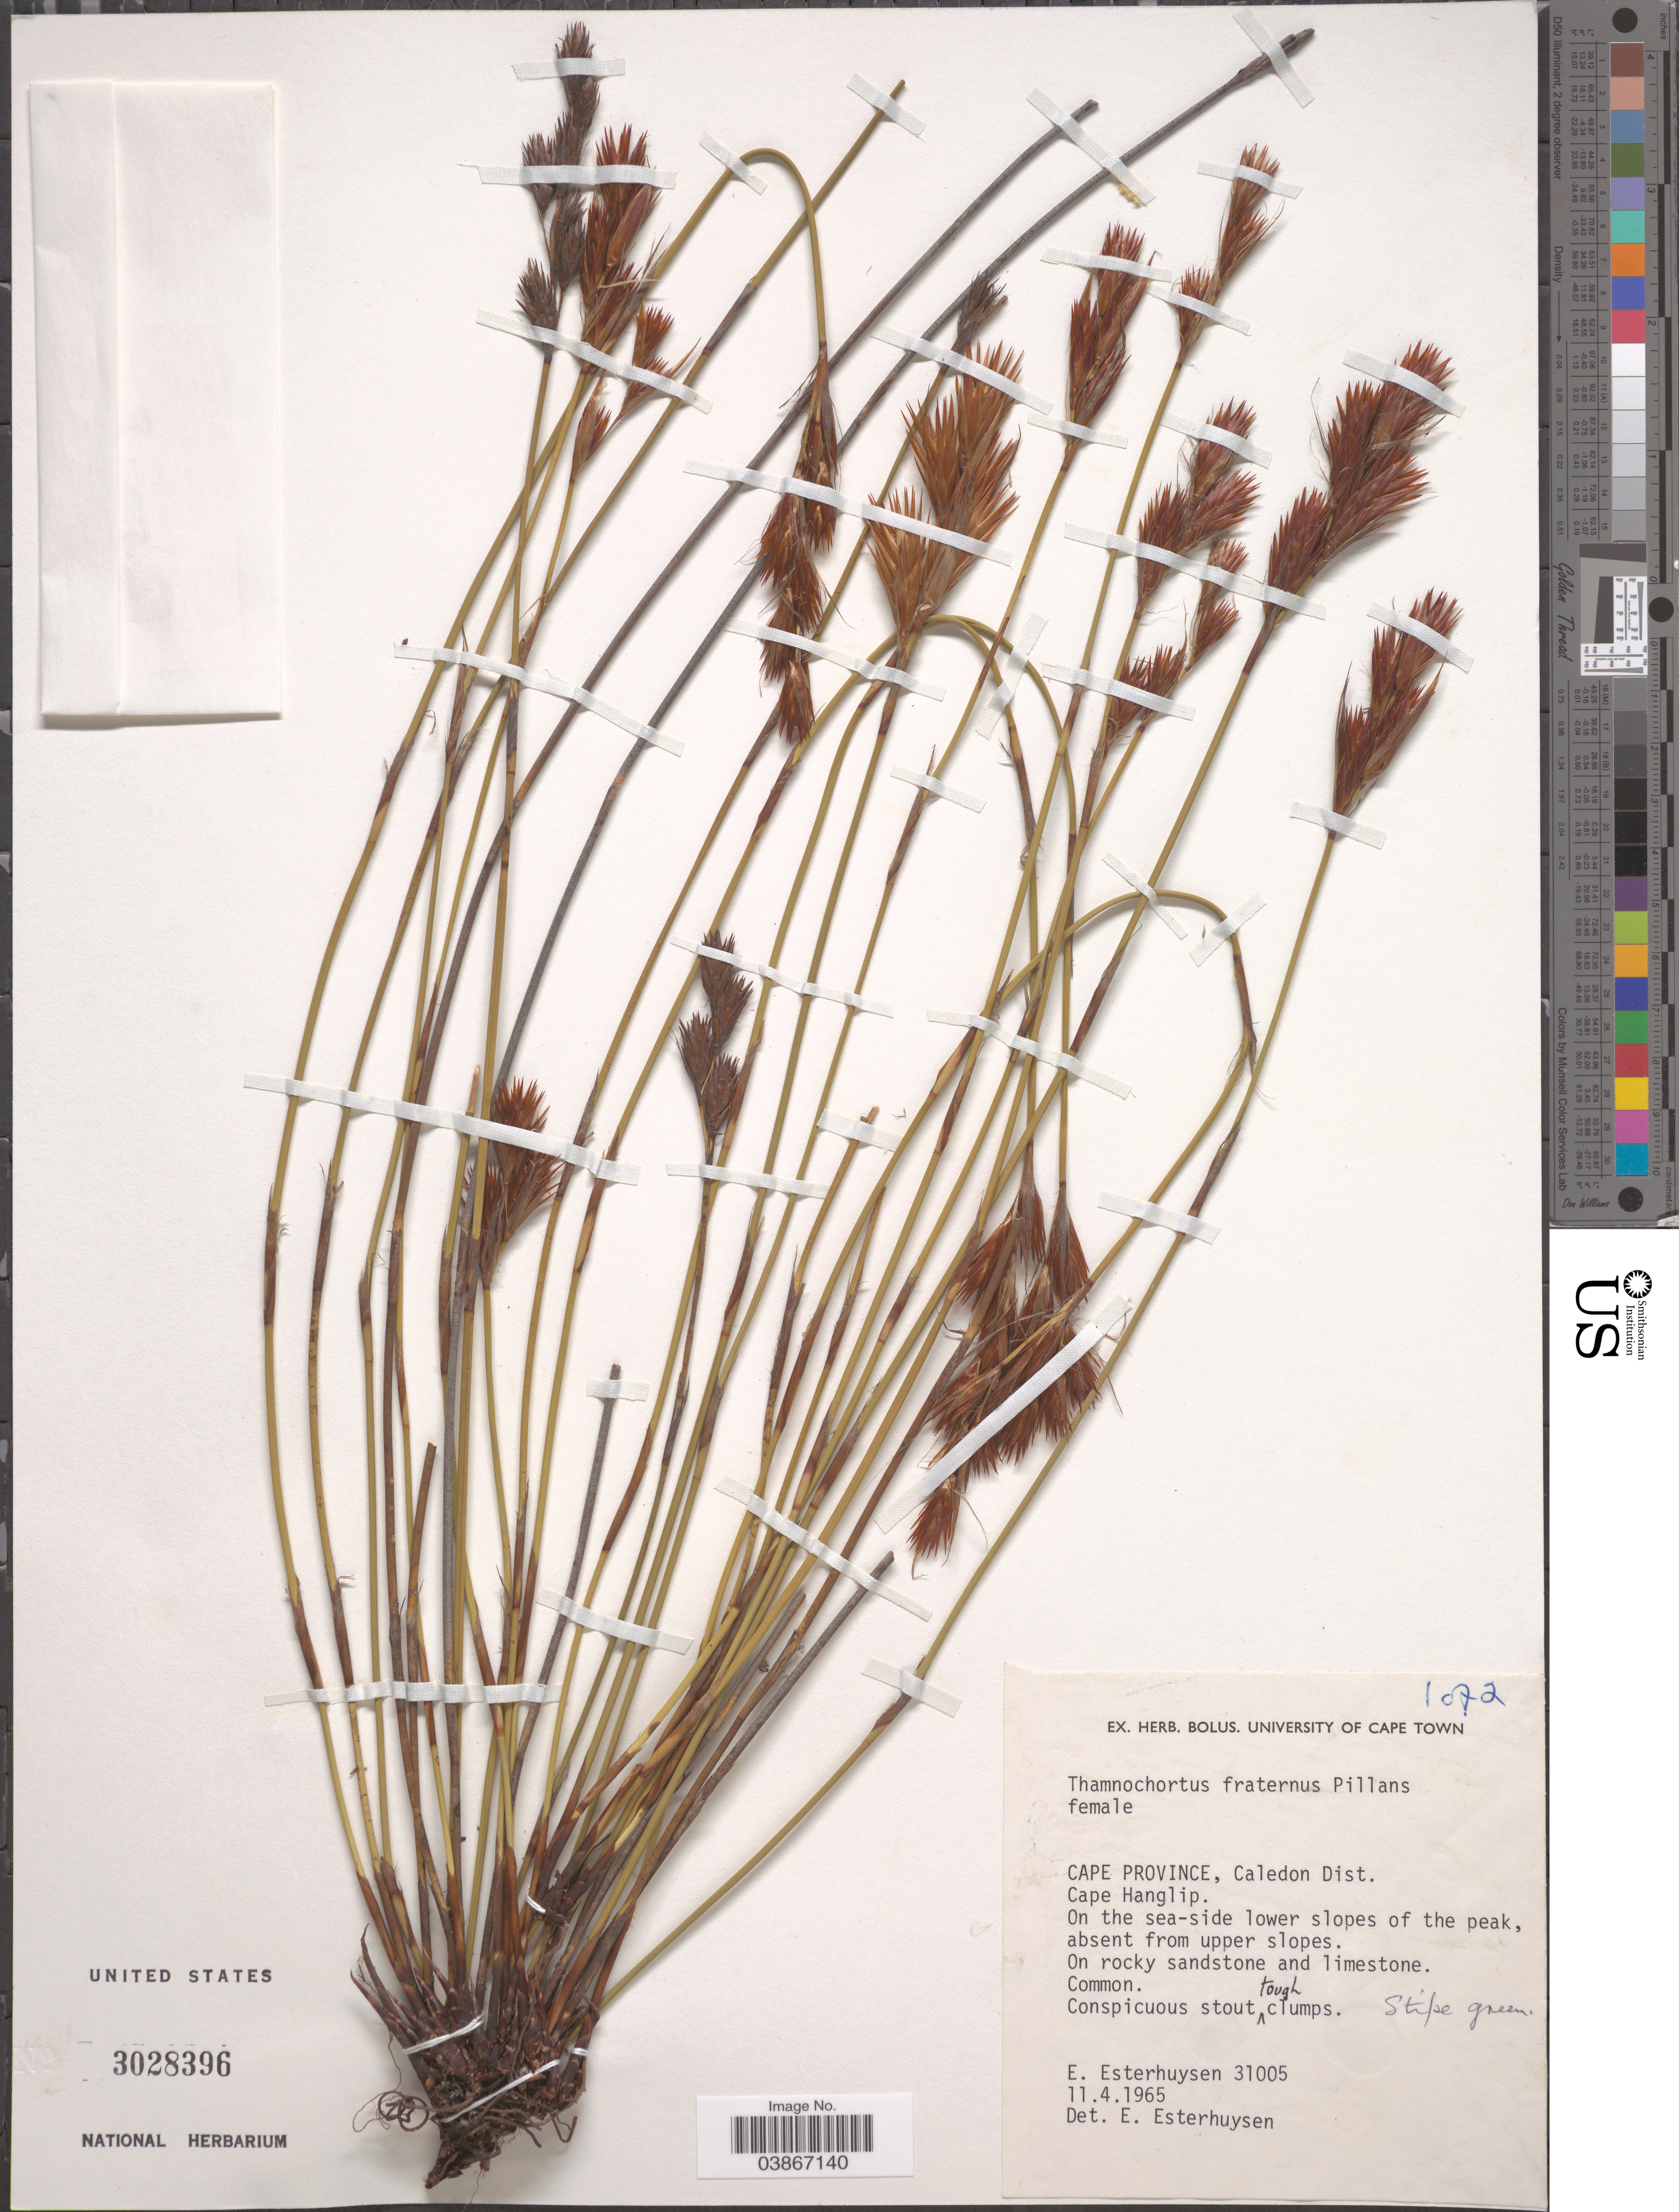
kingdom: Plantae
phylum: Tracheophyta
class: Liliopsida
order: Poales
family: Restionaceae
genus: Thamnochortus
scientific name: Thamnochortus fraternus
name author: Pillans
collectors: E. E. Esterhuysen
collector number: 31005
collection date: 1965-11-04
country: South Africa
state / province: Western Cape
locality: Caledon Dist. Cape Hanglip.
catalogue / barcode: US 3028396